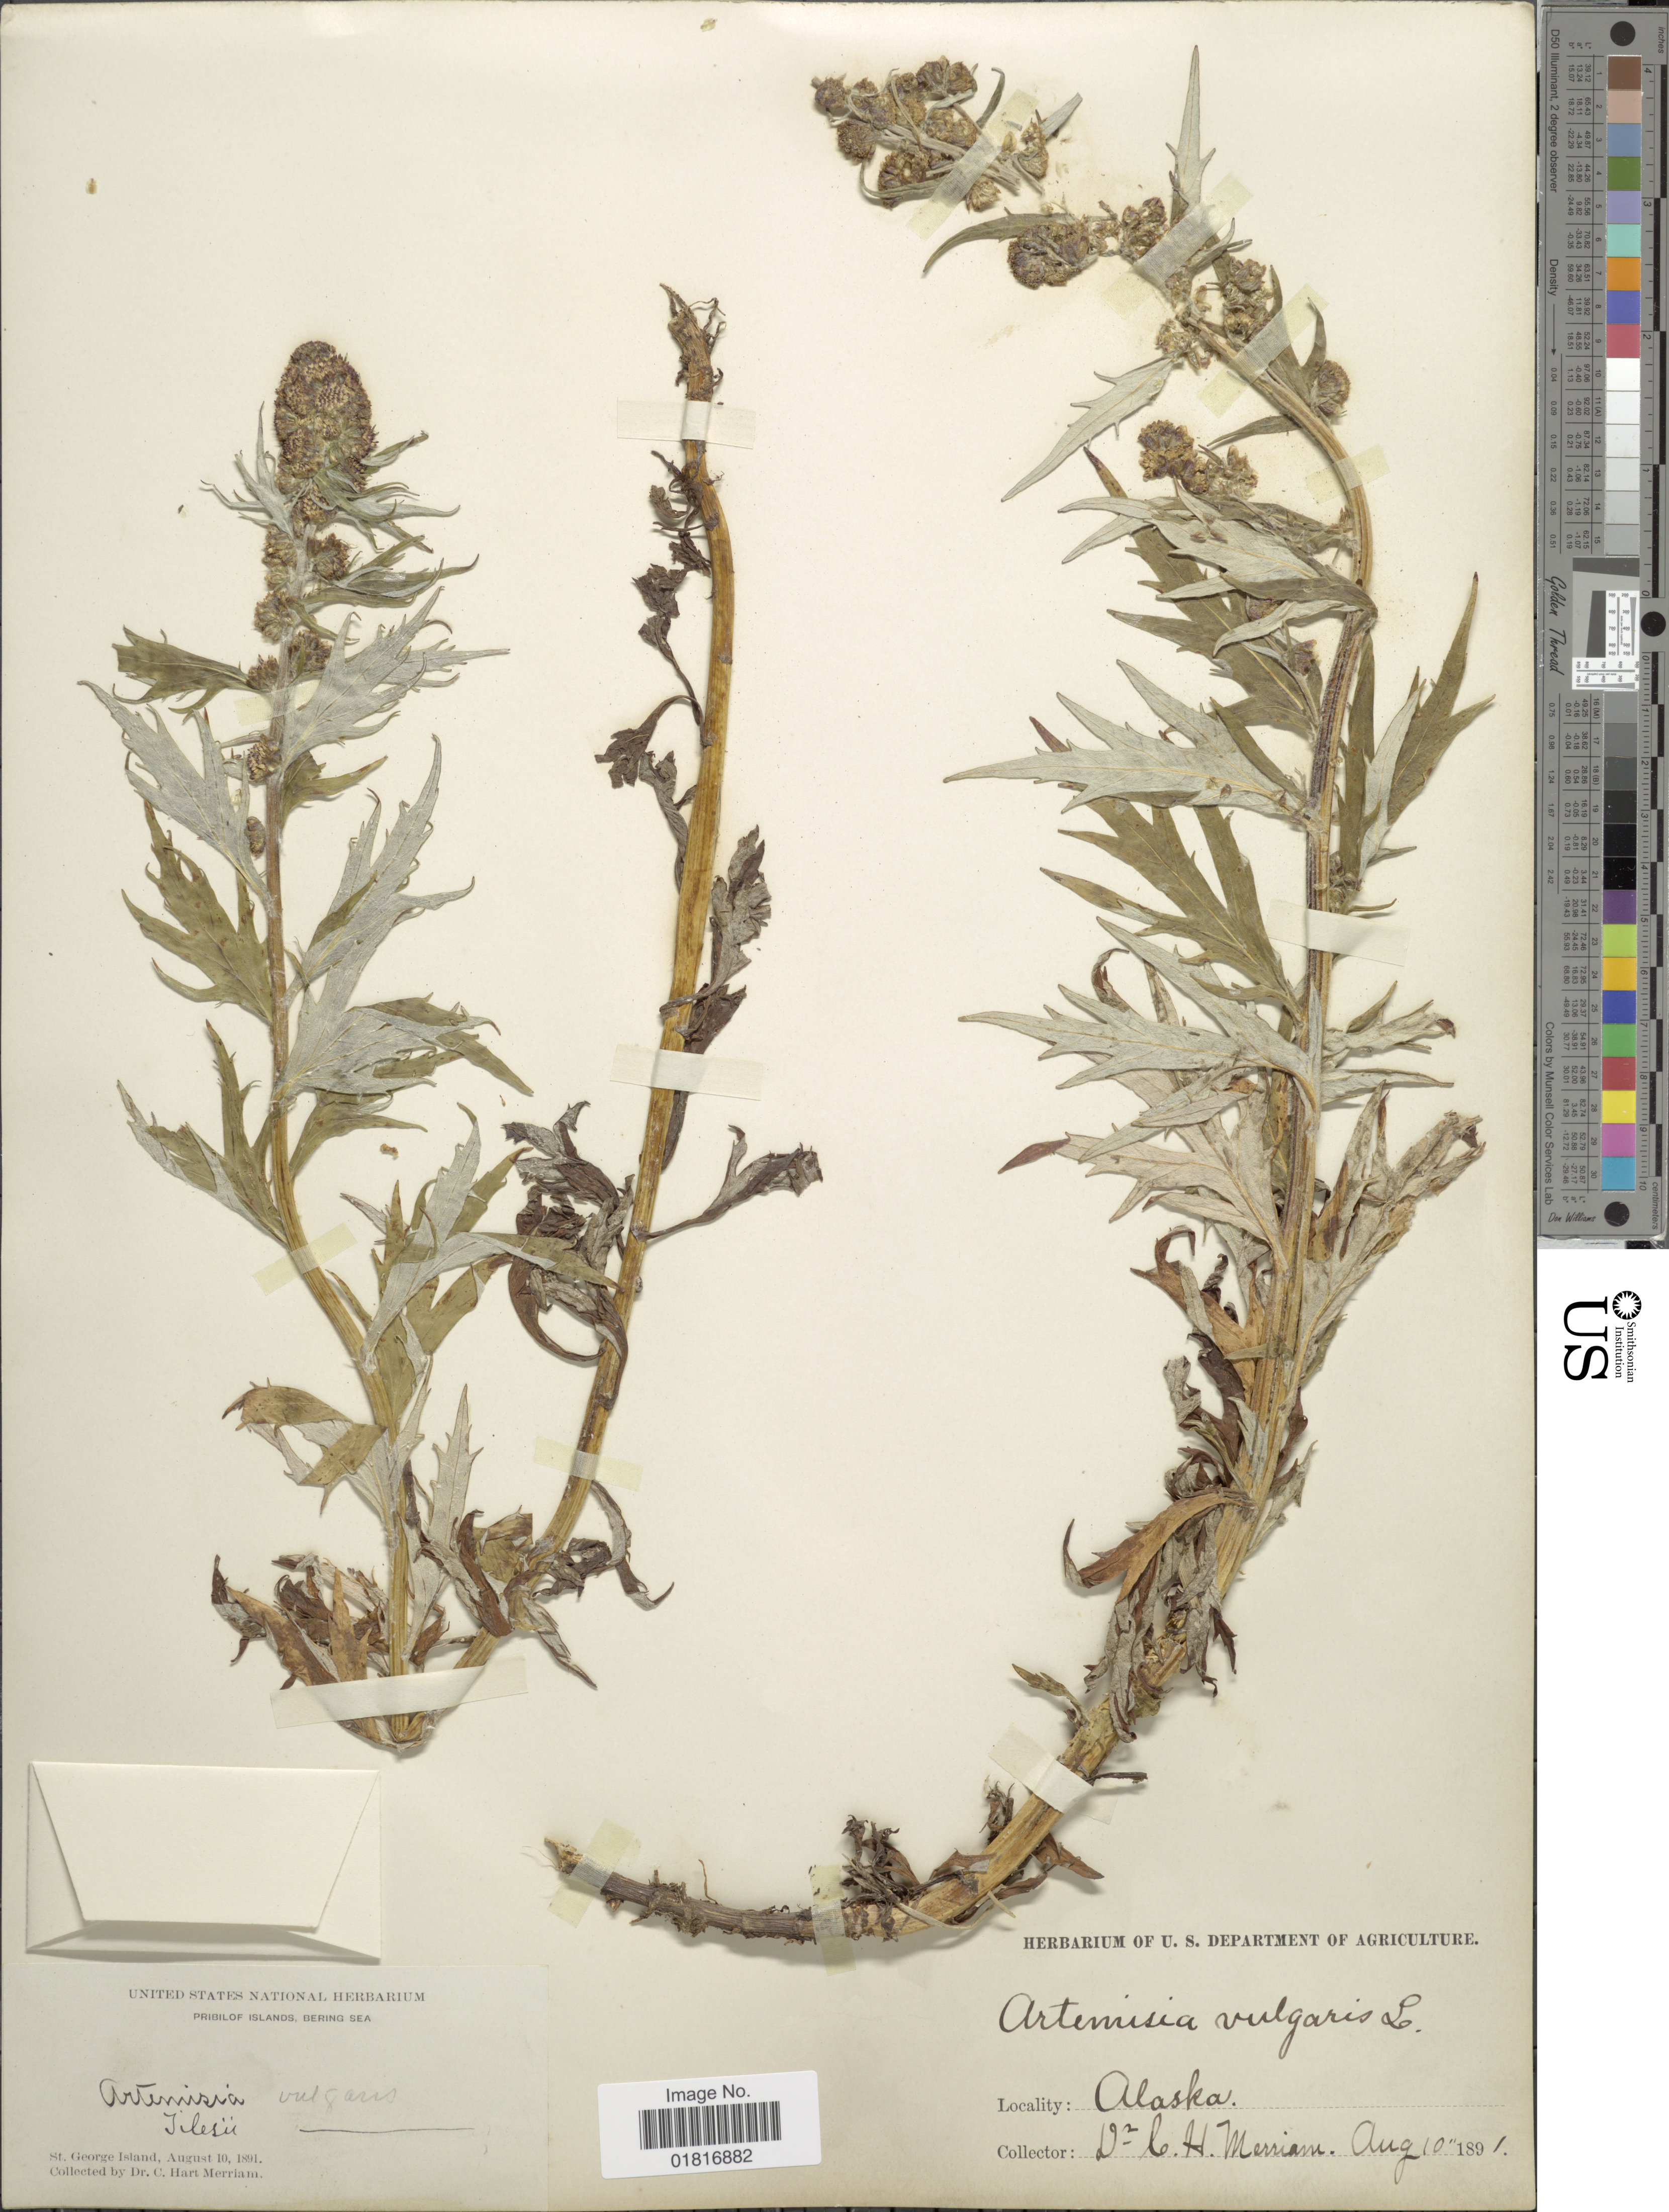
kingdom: Plantae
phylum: Tracheophyta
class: Magnoliopsida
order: Asterales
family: Asteraceae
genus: Artemisia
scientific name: Artemisia tilesii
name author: Ledeb.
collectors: C. Merriam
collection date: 1891-08-10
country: United States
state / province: Alaska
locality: Pribilof Islands, Bering Sea, St George Island